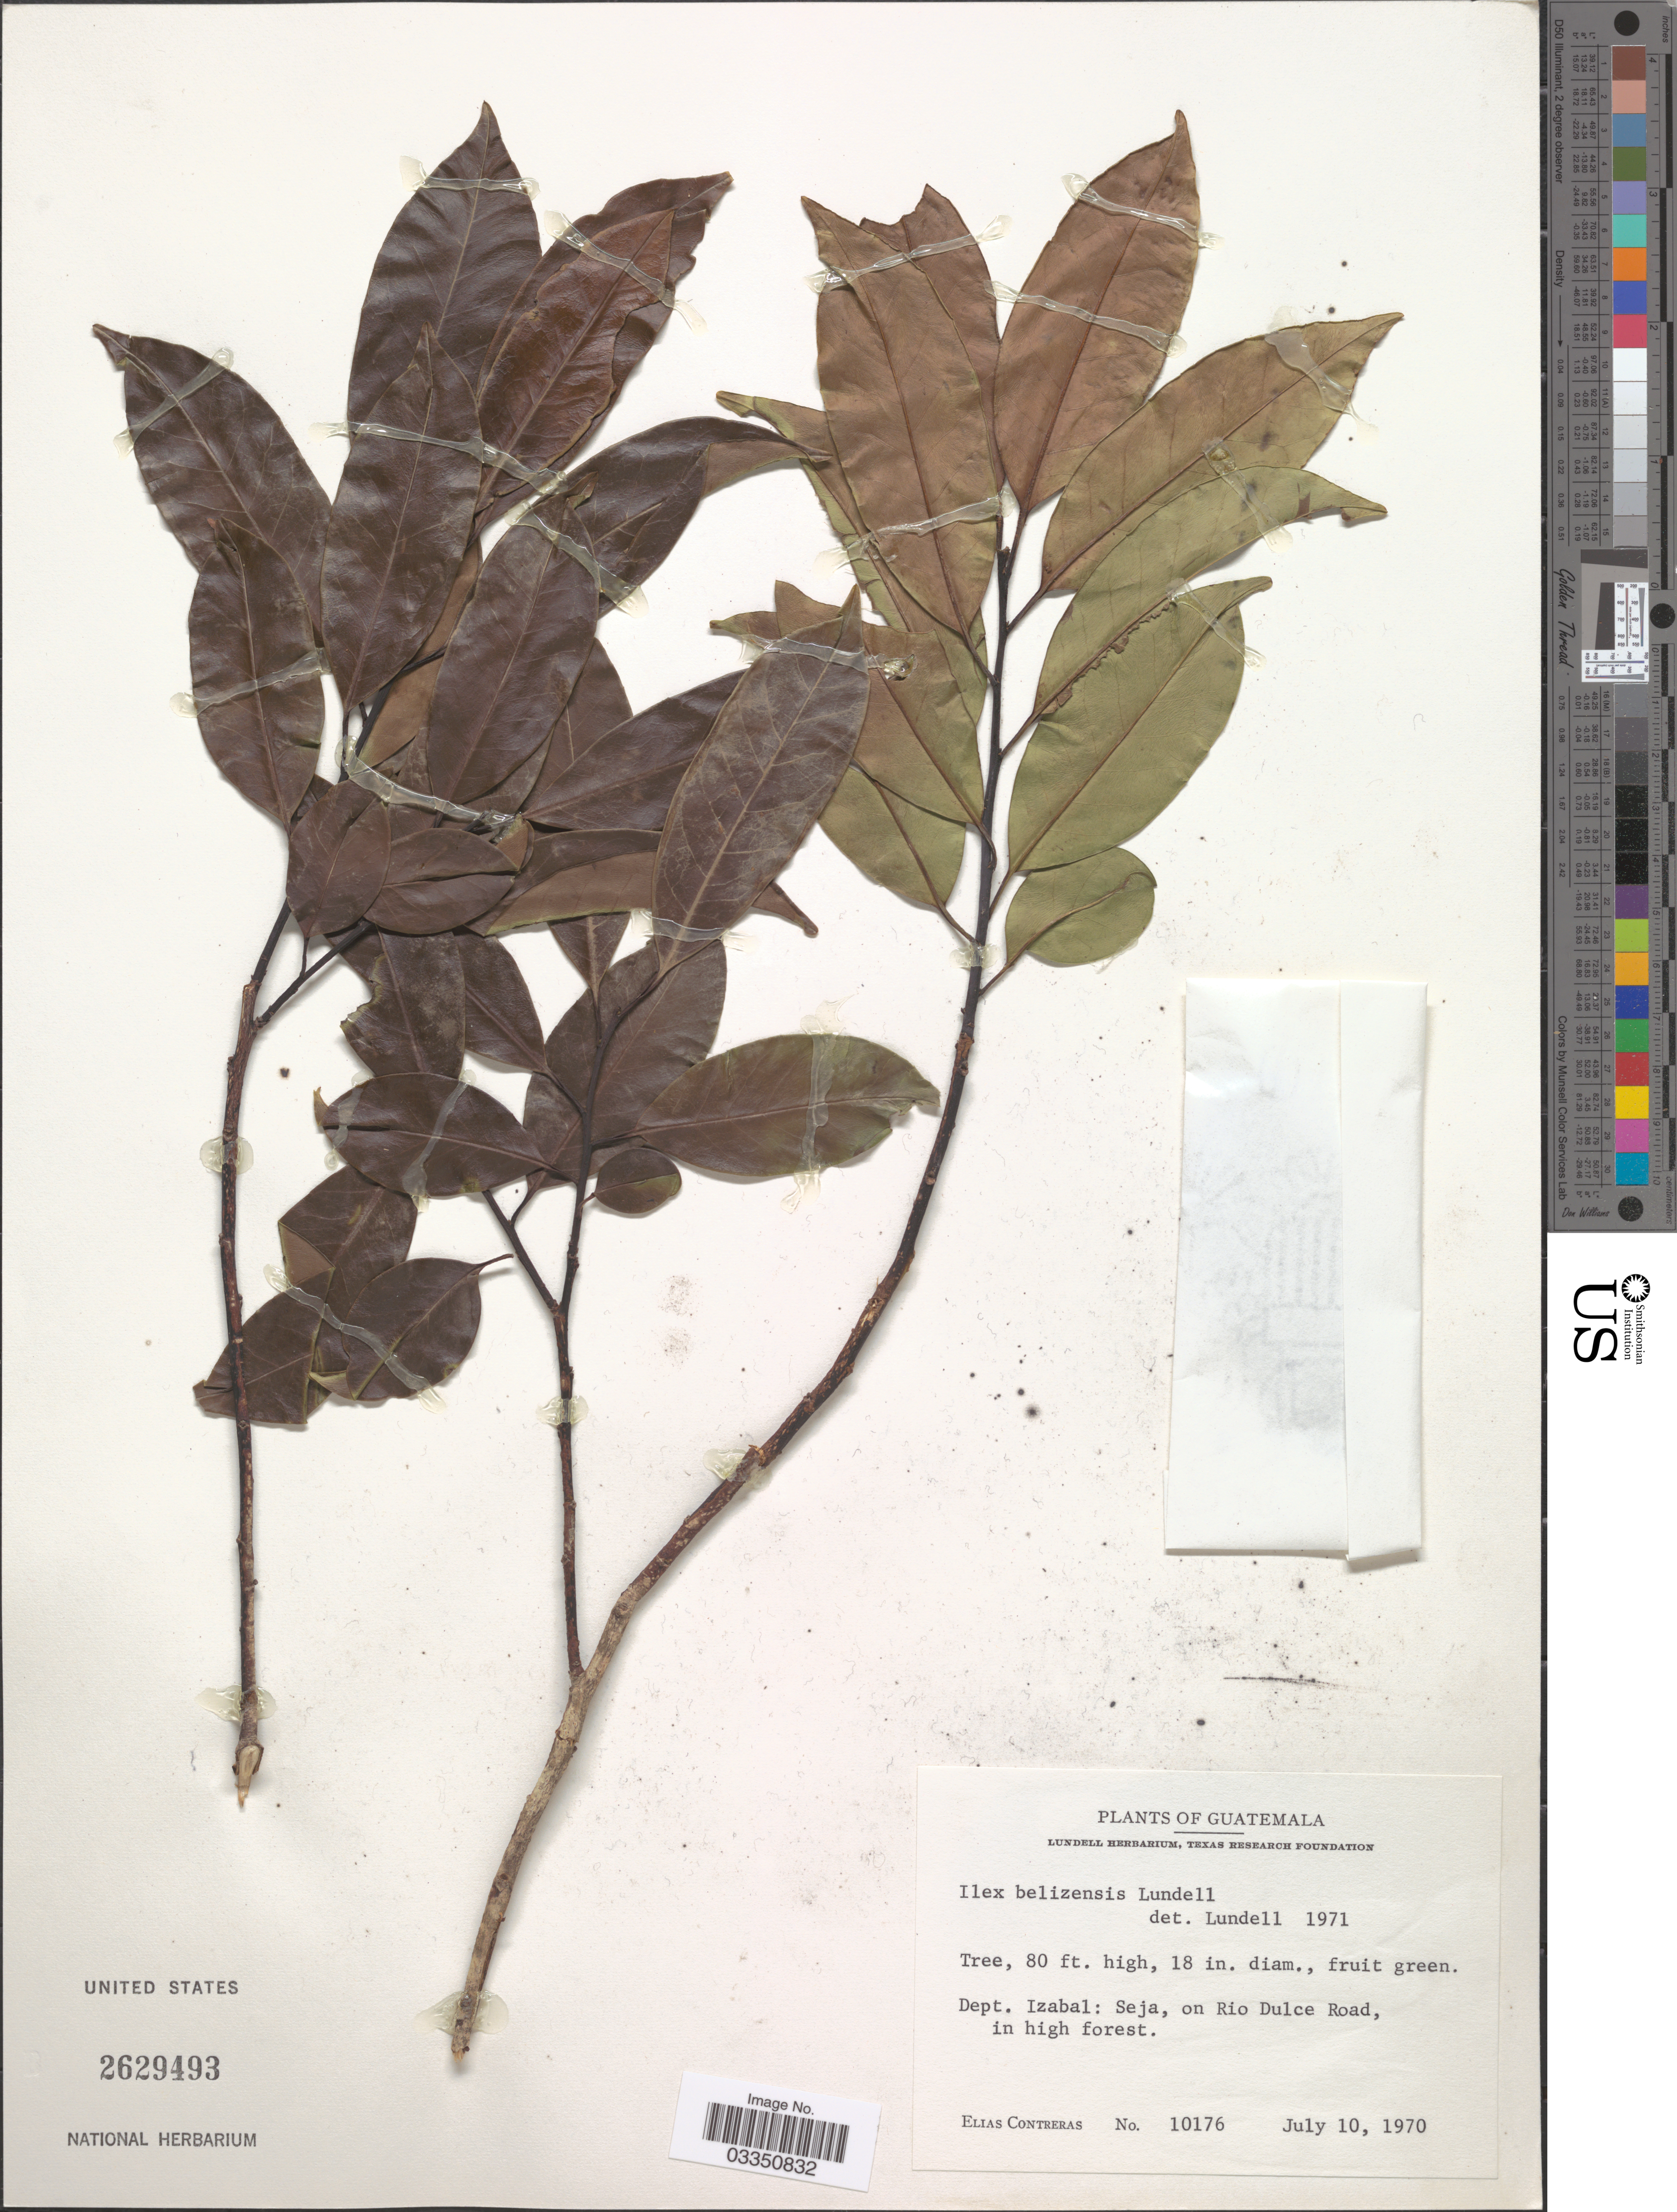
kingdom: Plantae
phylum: Tracheophyta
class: Magnoliopsida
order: Aquifoliales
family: Aquifoliaceae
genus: Ilex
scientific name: Ilex belizensis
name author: Lundell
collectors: E. Contreras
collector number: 10176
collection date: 1970-07-10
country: Guatemala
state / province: Izabal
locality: Dept. Izabal: Seja, on Rio Dulce Road.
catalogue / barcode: US 2629493